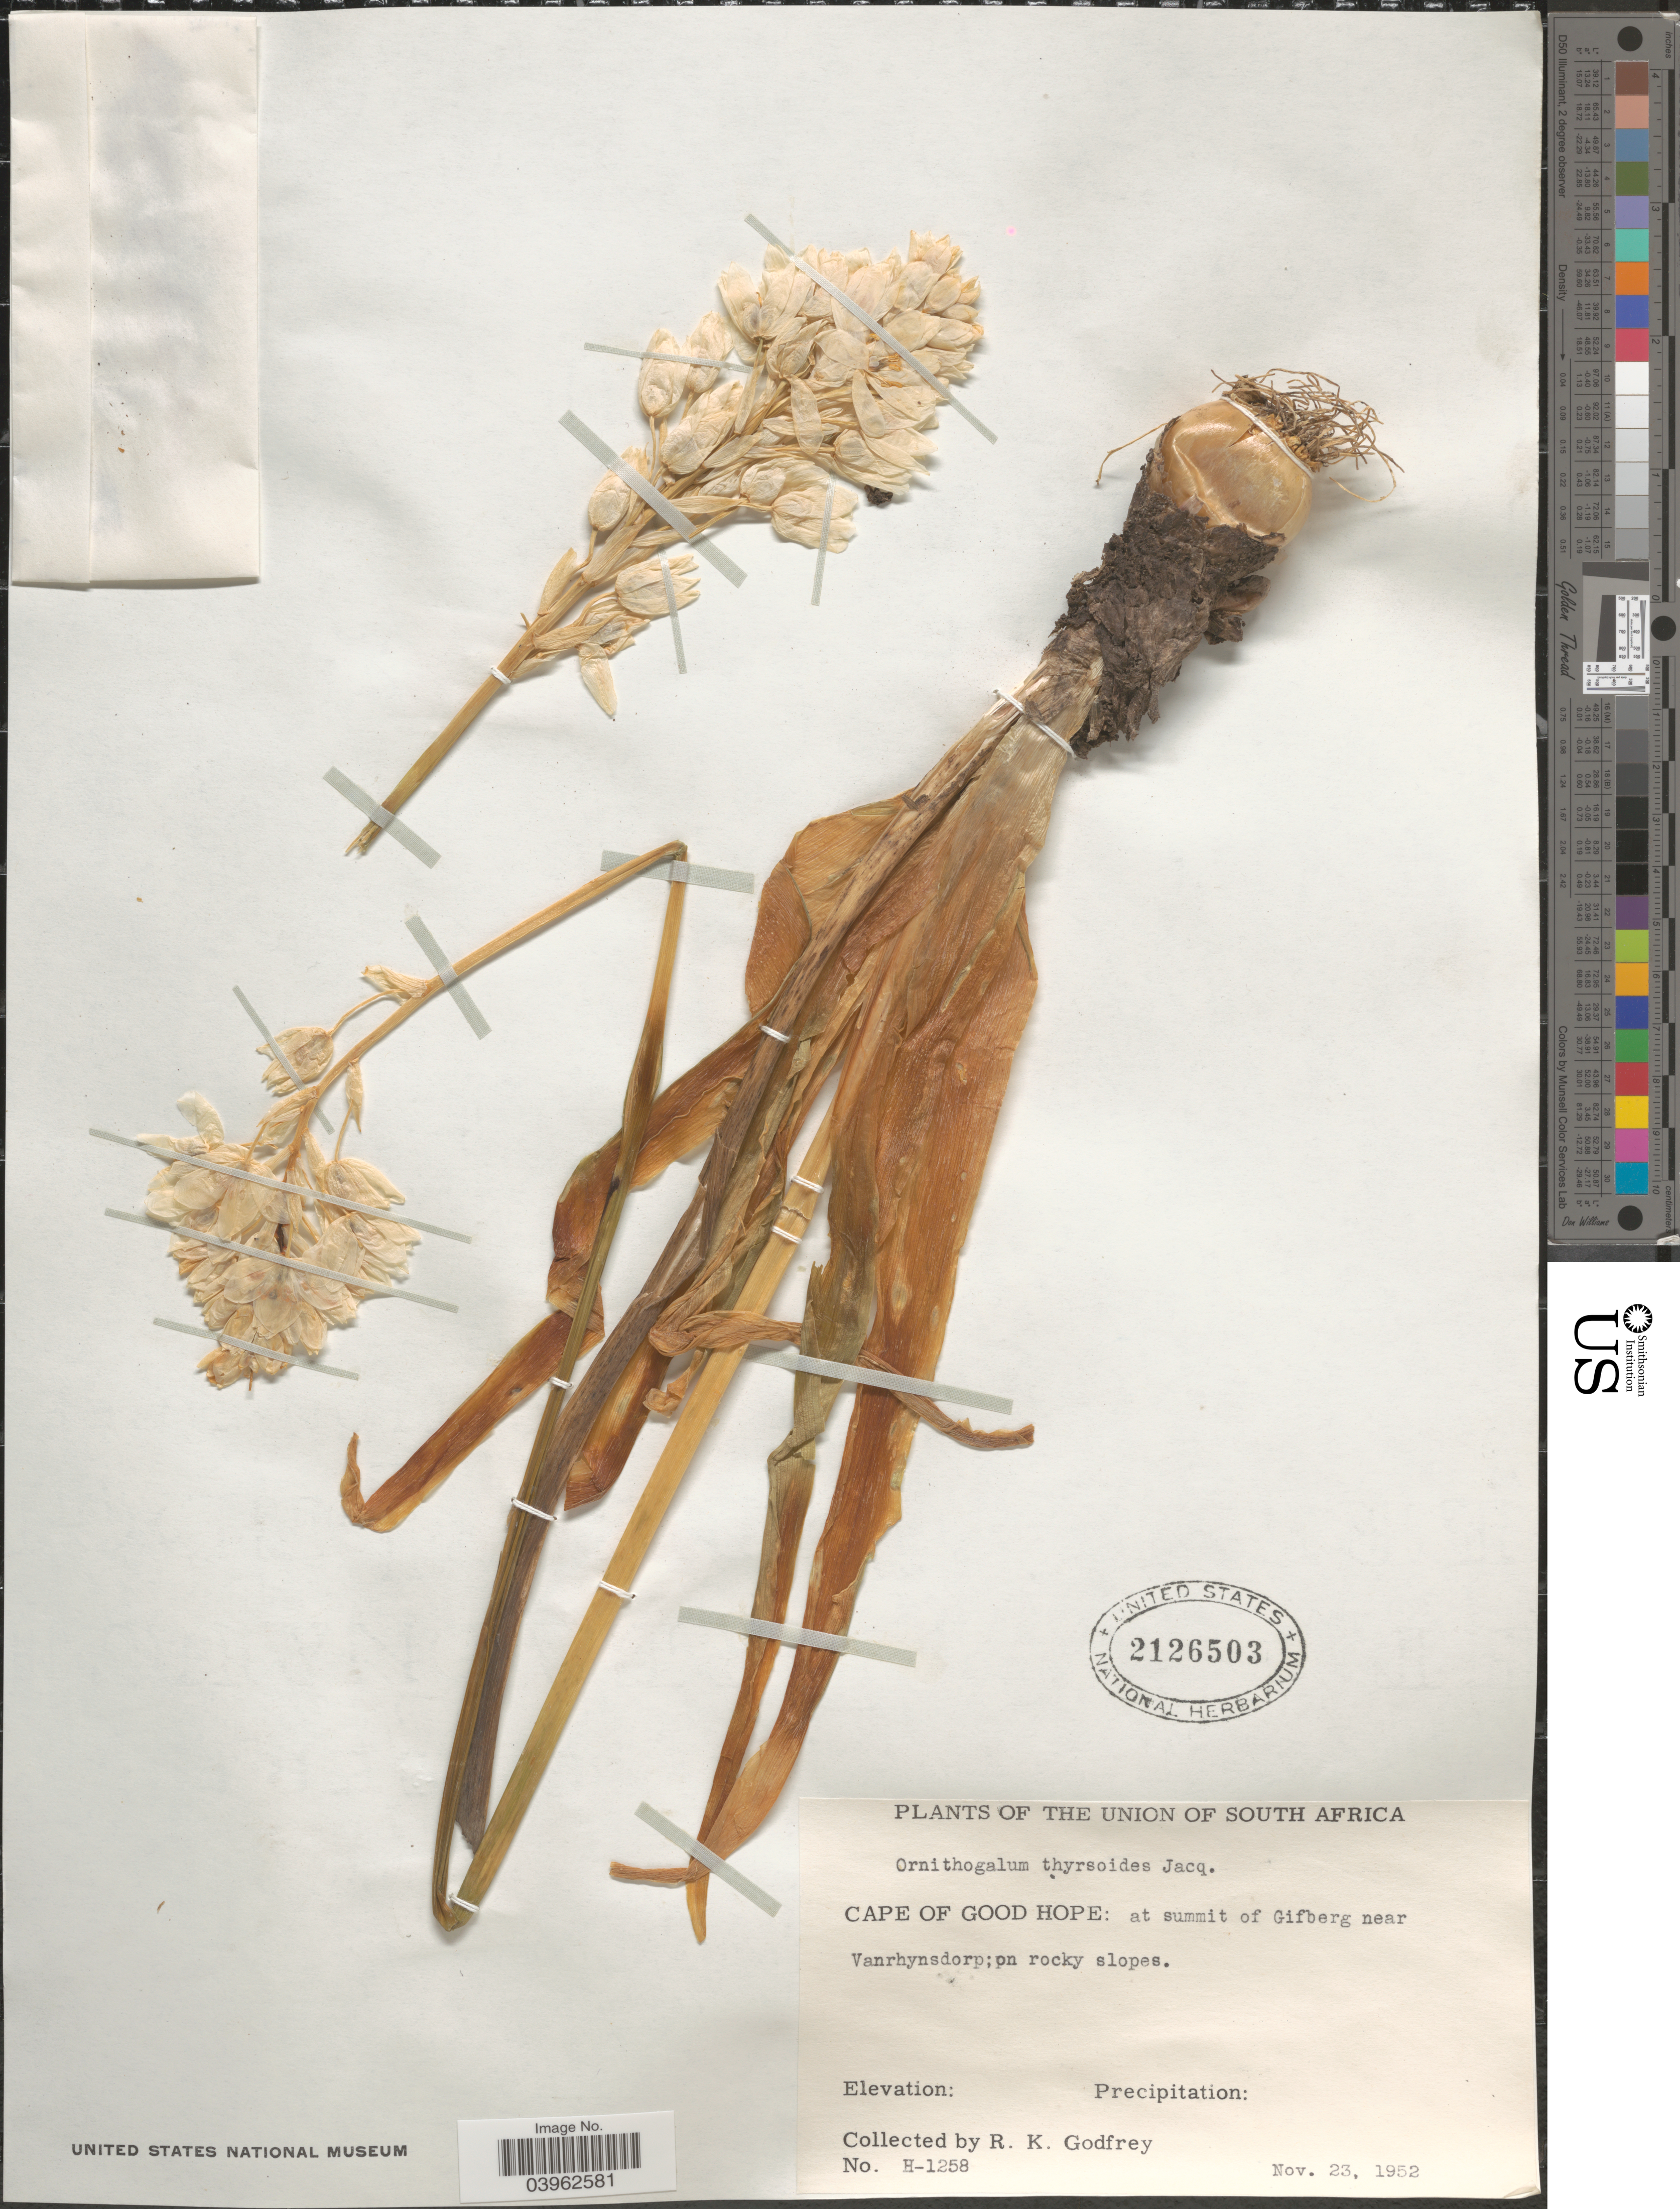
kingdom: Plantae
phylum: Tracheophyta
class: Liliopsida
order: Asparagales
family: Asparagaceae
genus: Ornithogalum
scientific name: Ornithogalum thyrsoides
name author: Jacq.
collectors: R. K. Godfrey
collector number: H-1258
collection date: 1952-11-23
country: South Africa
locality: The Union of South Africa. Cape of Good Hope: at summit of Gifberg near Vanrhynsdorp.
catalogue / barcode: US 2126503